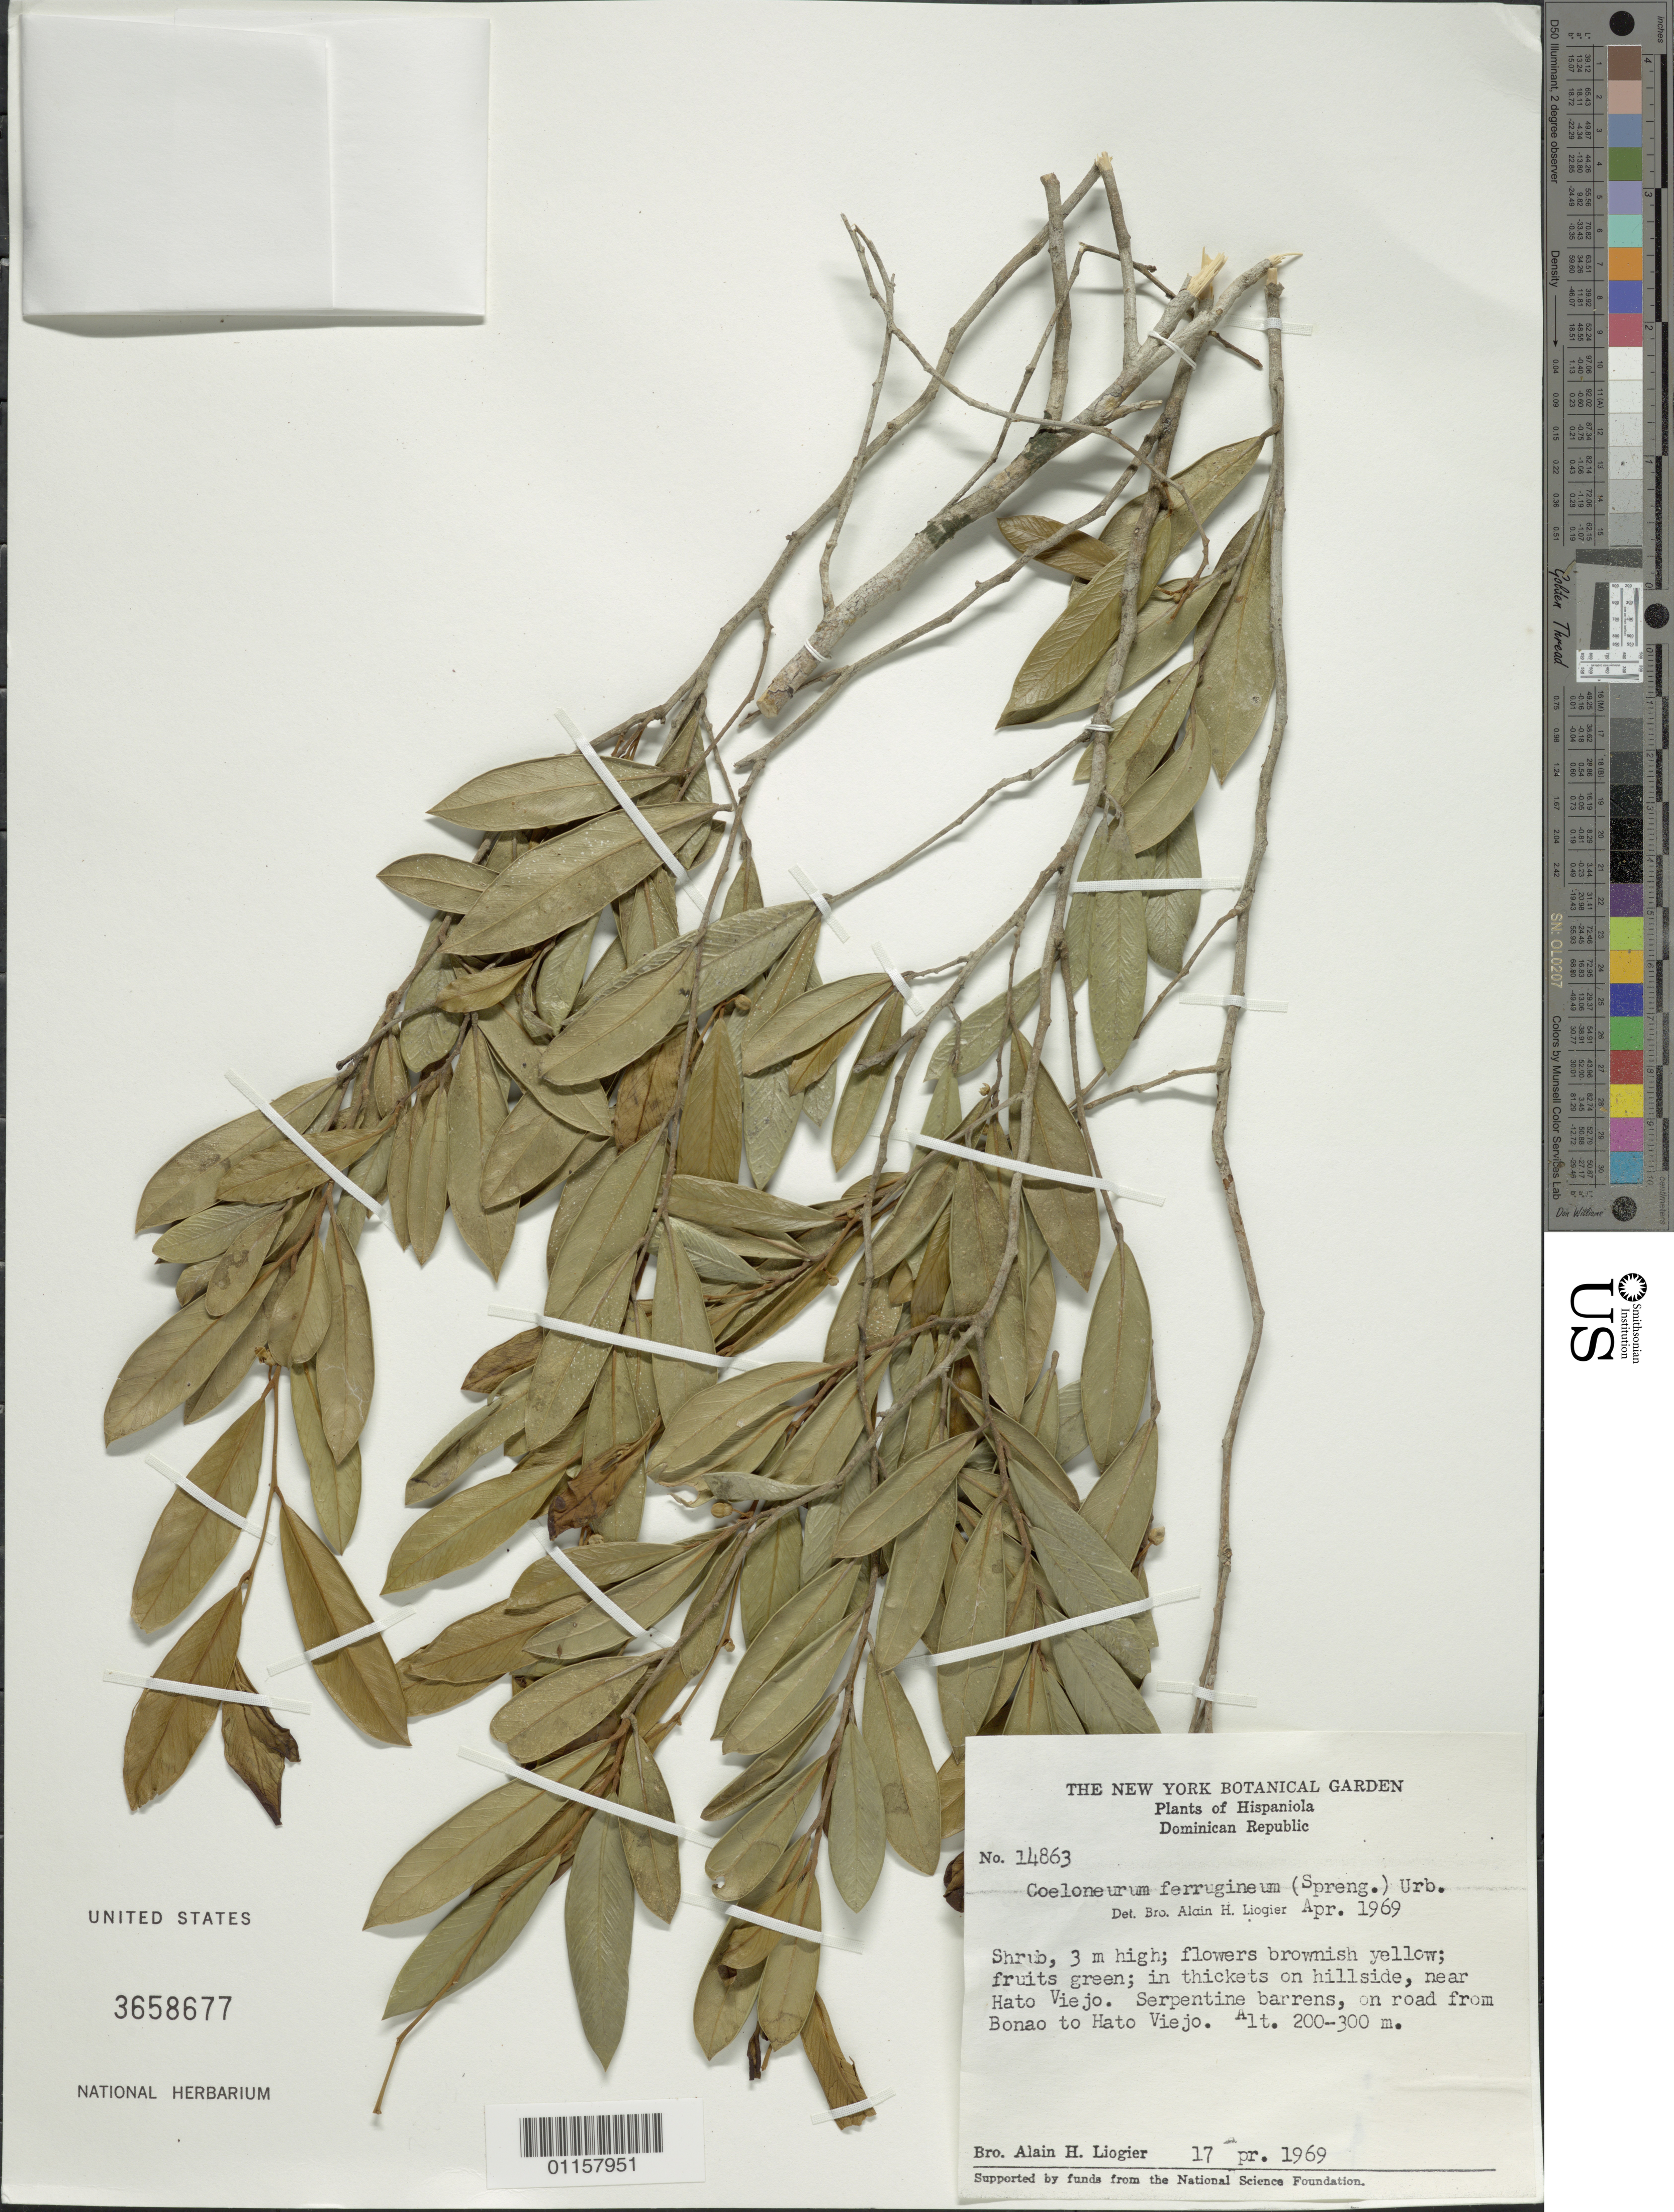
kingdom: Plantae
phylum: Tracheophyta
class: Magnoliopsida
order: Solanales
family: Solanaceae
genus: Coeloneurum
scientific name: Coeloneurum ferrugineum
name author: (Spreng.) Urb.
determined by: Liogier, Alain H.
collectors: A. H. Liogier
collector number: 14863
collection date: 1969-04-17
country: Dominican Republic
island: Hispaniola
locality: Hato Viejo, on road from Bonao to Hato Viejo.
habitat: Serpentine barrens. In thickets on hillside.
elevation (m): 200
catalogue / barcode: US 3658677